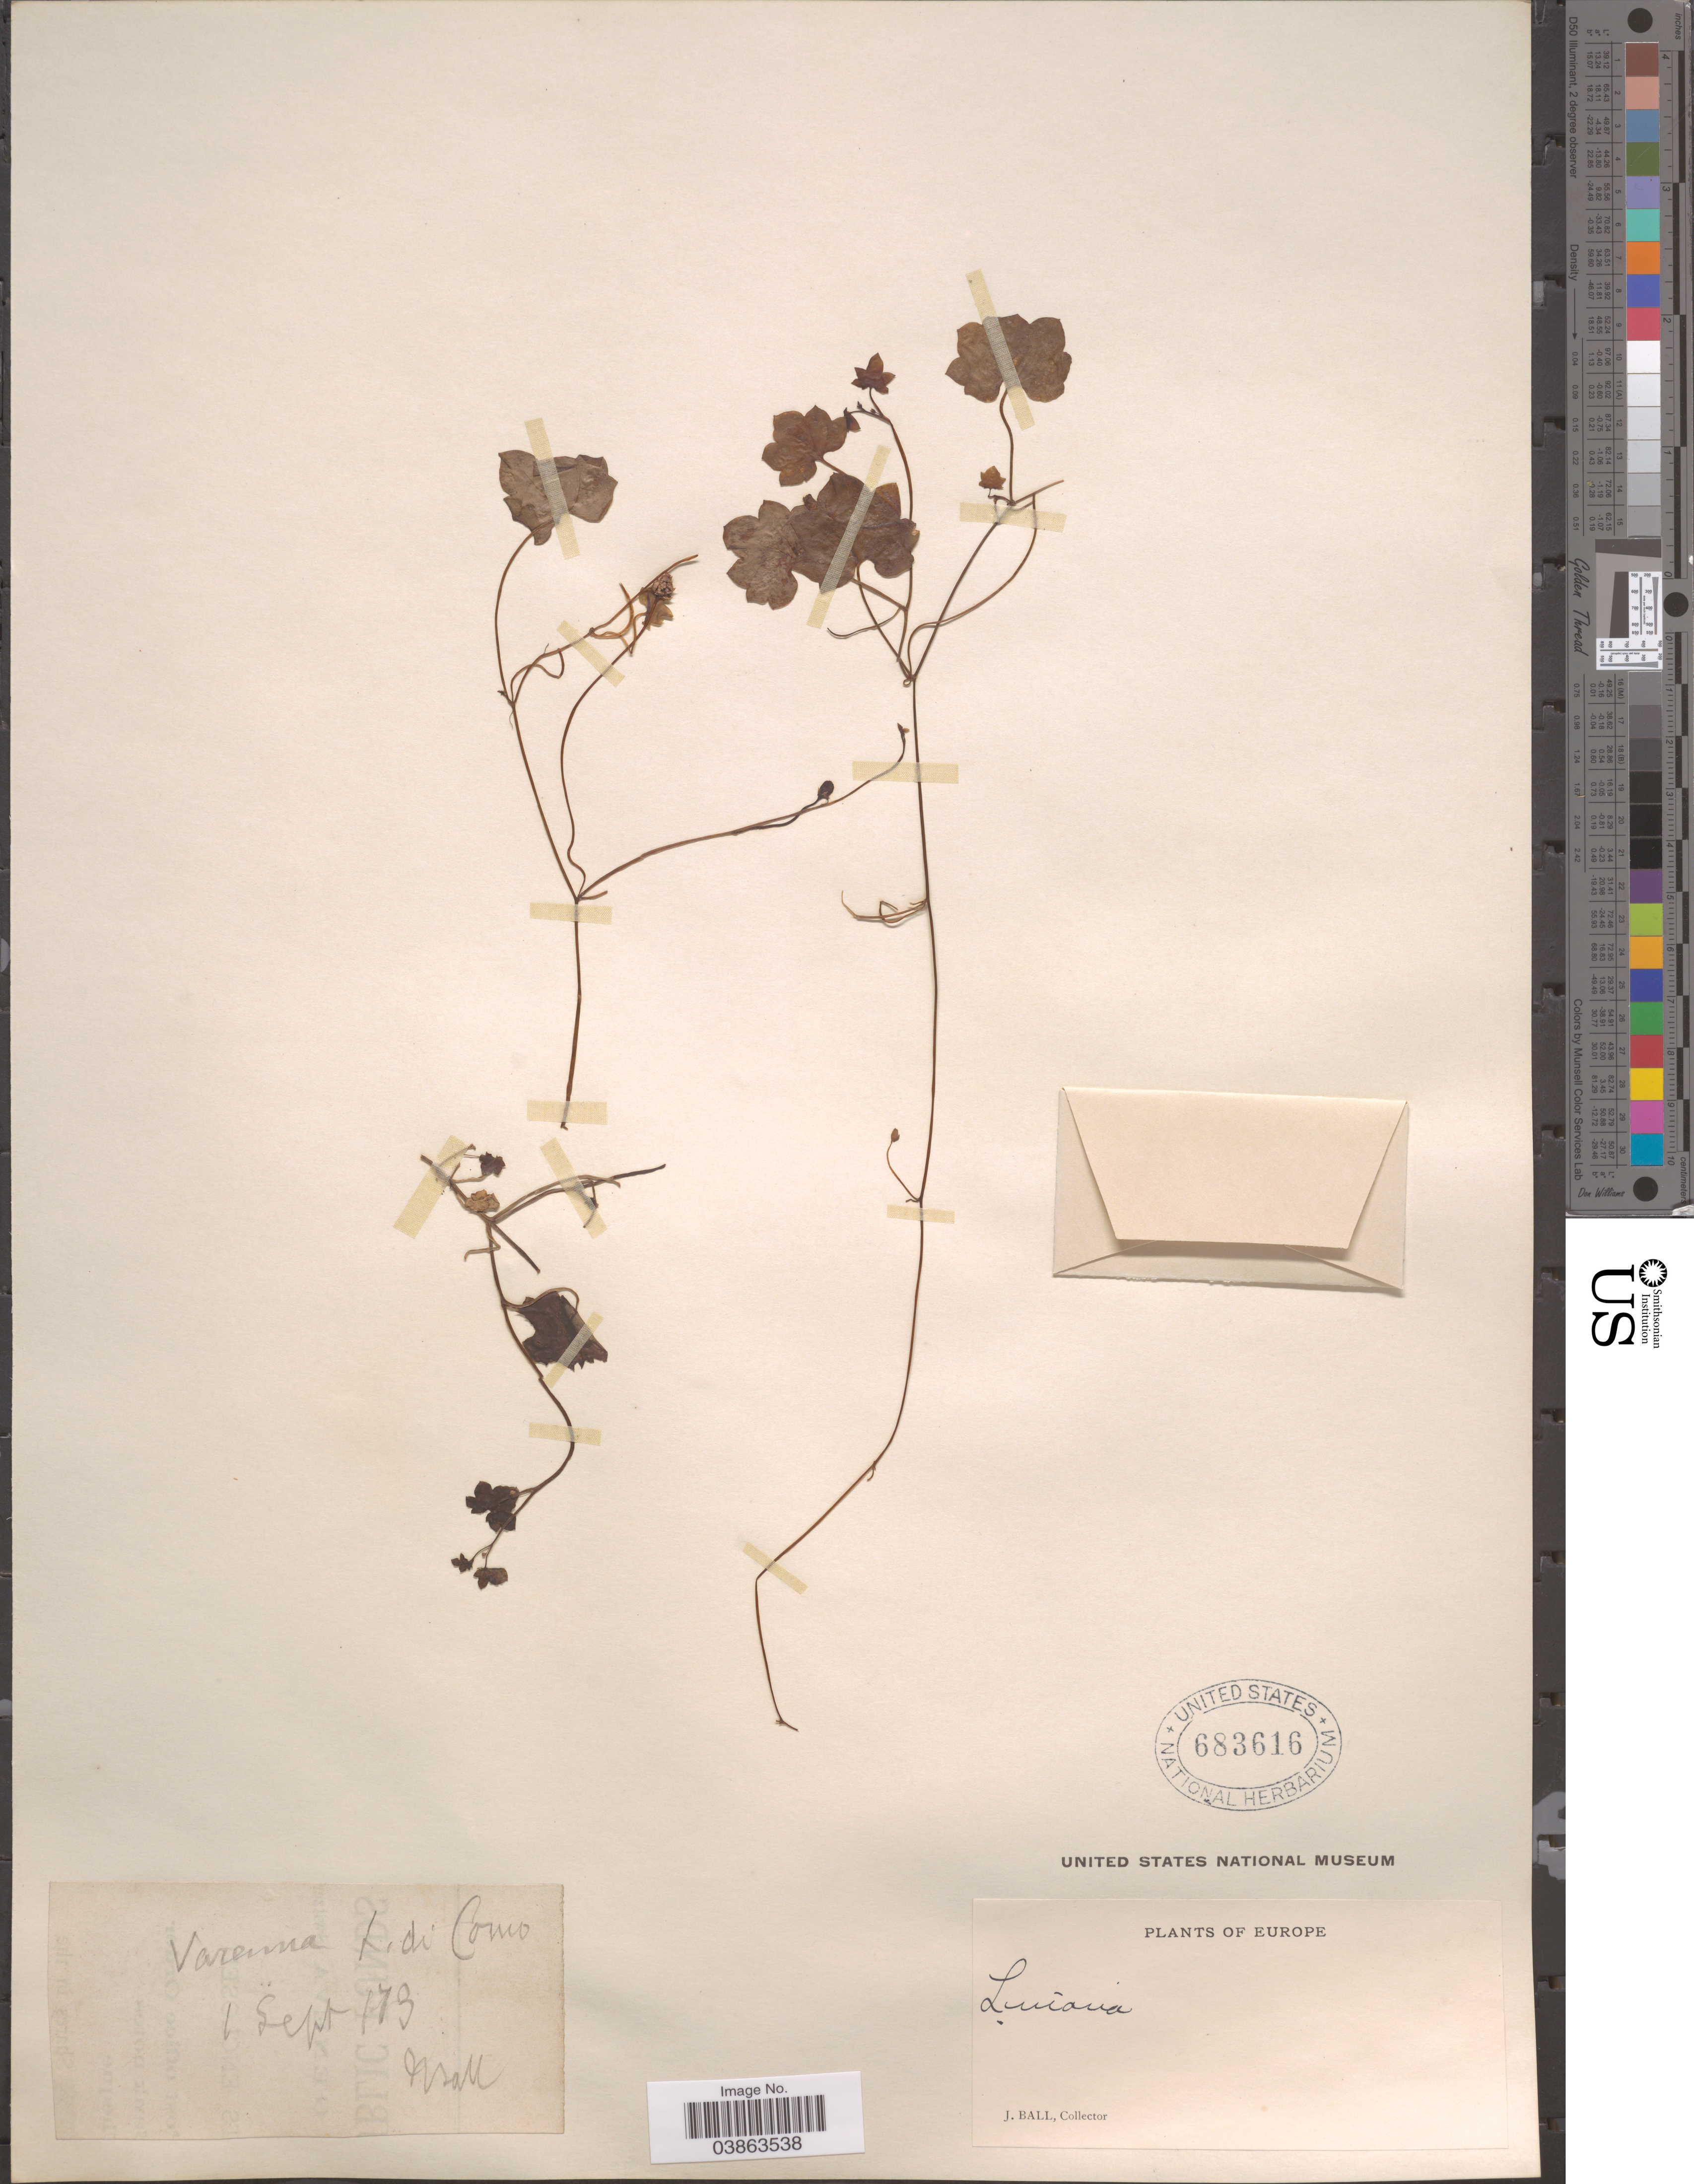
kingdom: Plantae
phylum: Tracheophyta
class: Magnoliopsida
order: Lamiales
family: Plantaginaceae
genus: Linaria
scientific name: Linaria sp.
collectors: J. Ball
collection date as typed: Transcribed d/m/y: 1/9/73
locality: Europe.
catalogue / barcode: US 683616